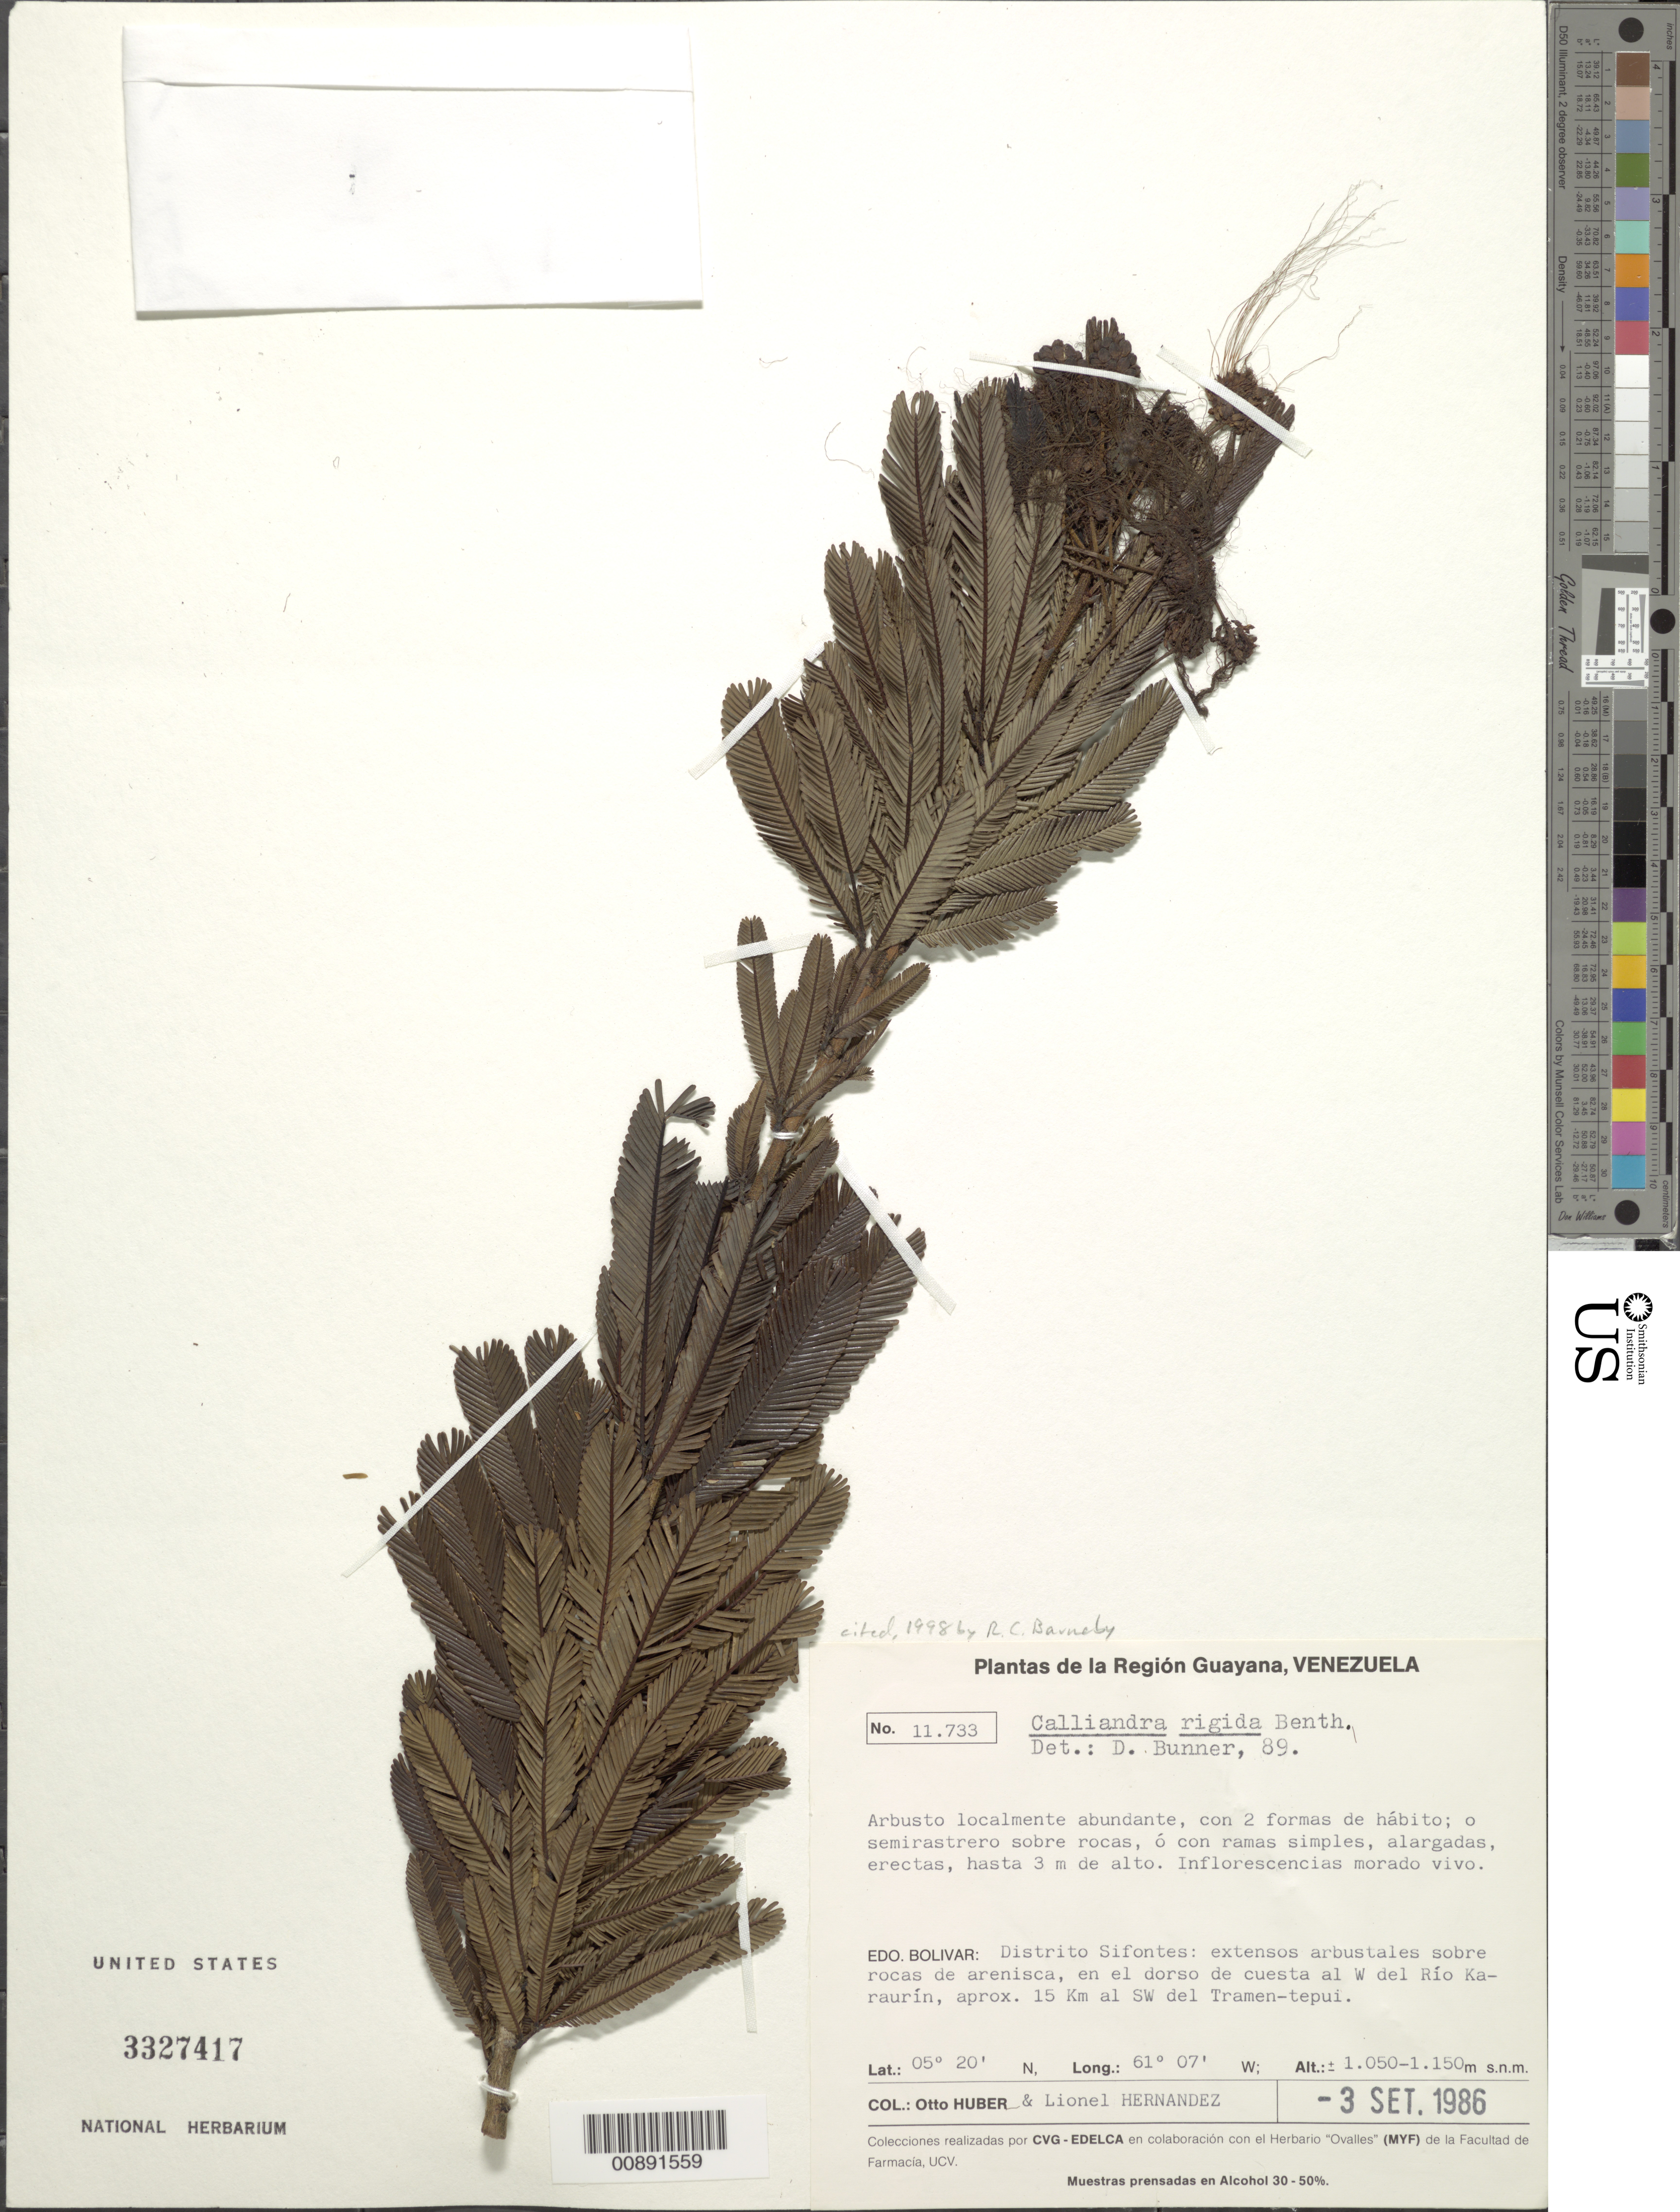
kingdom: Plantae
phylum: Tracheophyta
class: Magnoliopsida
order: Fabales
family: Fabaceae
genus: Calliandra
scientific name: Calliandra rigida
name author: Benth.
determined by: Brunner, D.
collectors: O. Huber & L. Hernández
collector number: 11733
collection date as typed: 3-Sep-86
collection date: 1986-09-03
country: Venezuela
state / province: Bolívar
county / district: Sifontes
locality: Río Karaurín, W of, 12 km SW del Tramen-tepuí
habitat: Extensos arbustales sobre rocas de arenisca, en el dorso de cueta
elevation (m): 1050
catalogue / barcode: US 3327417